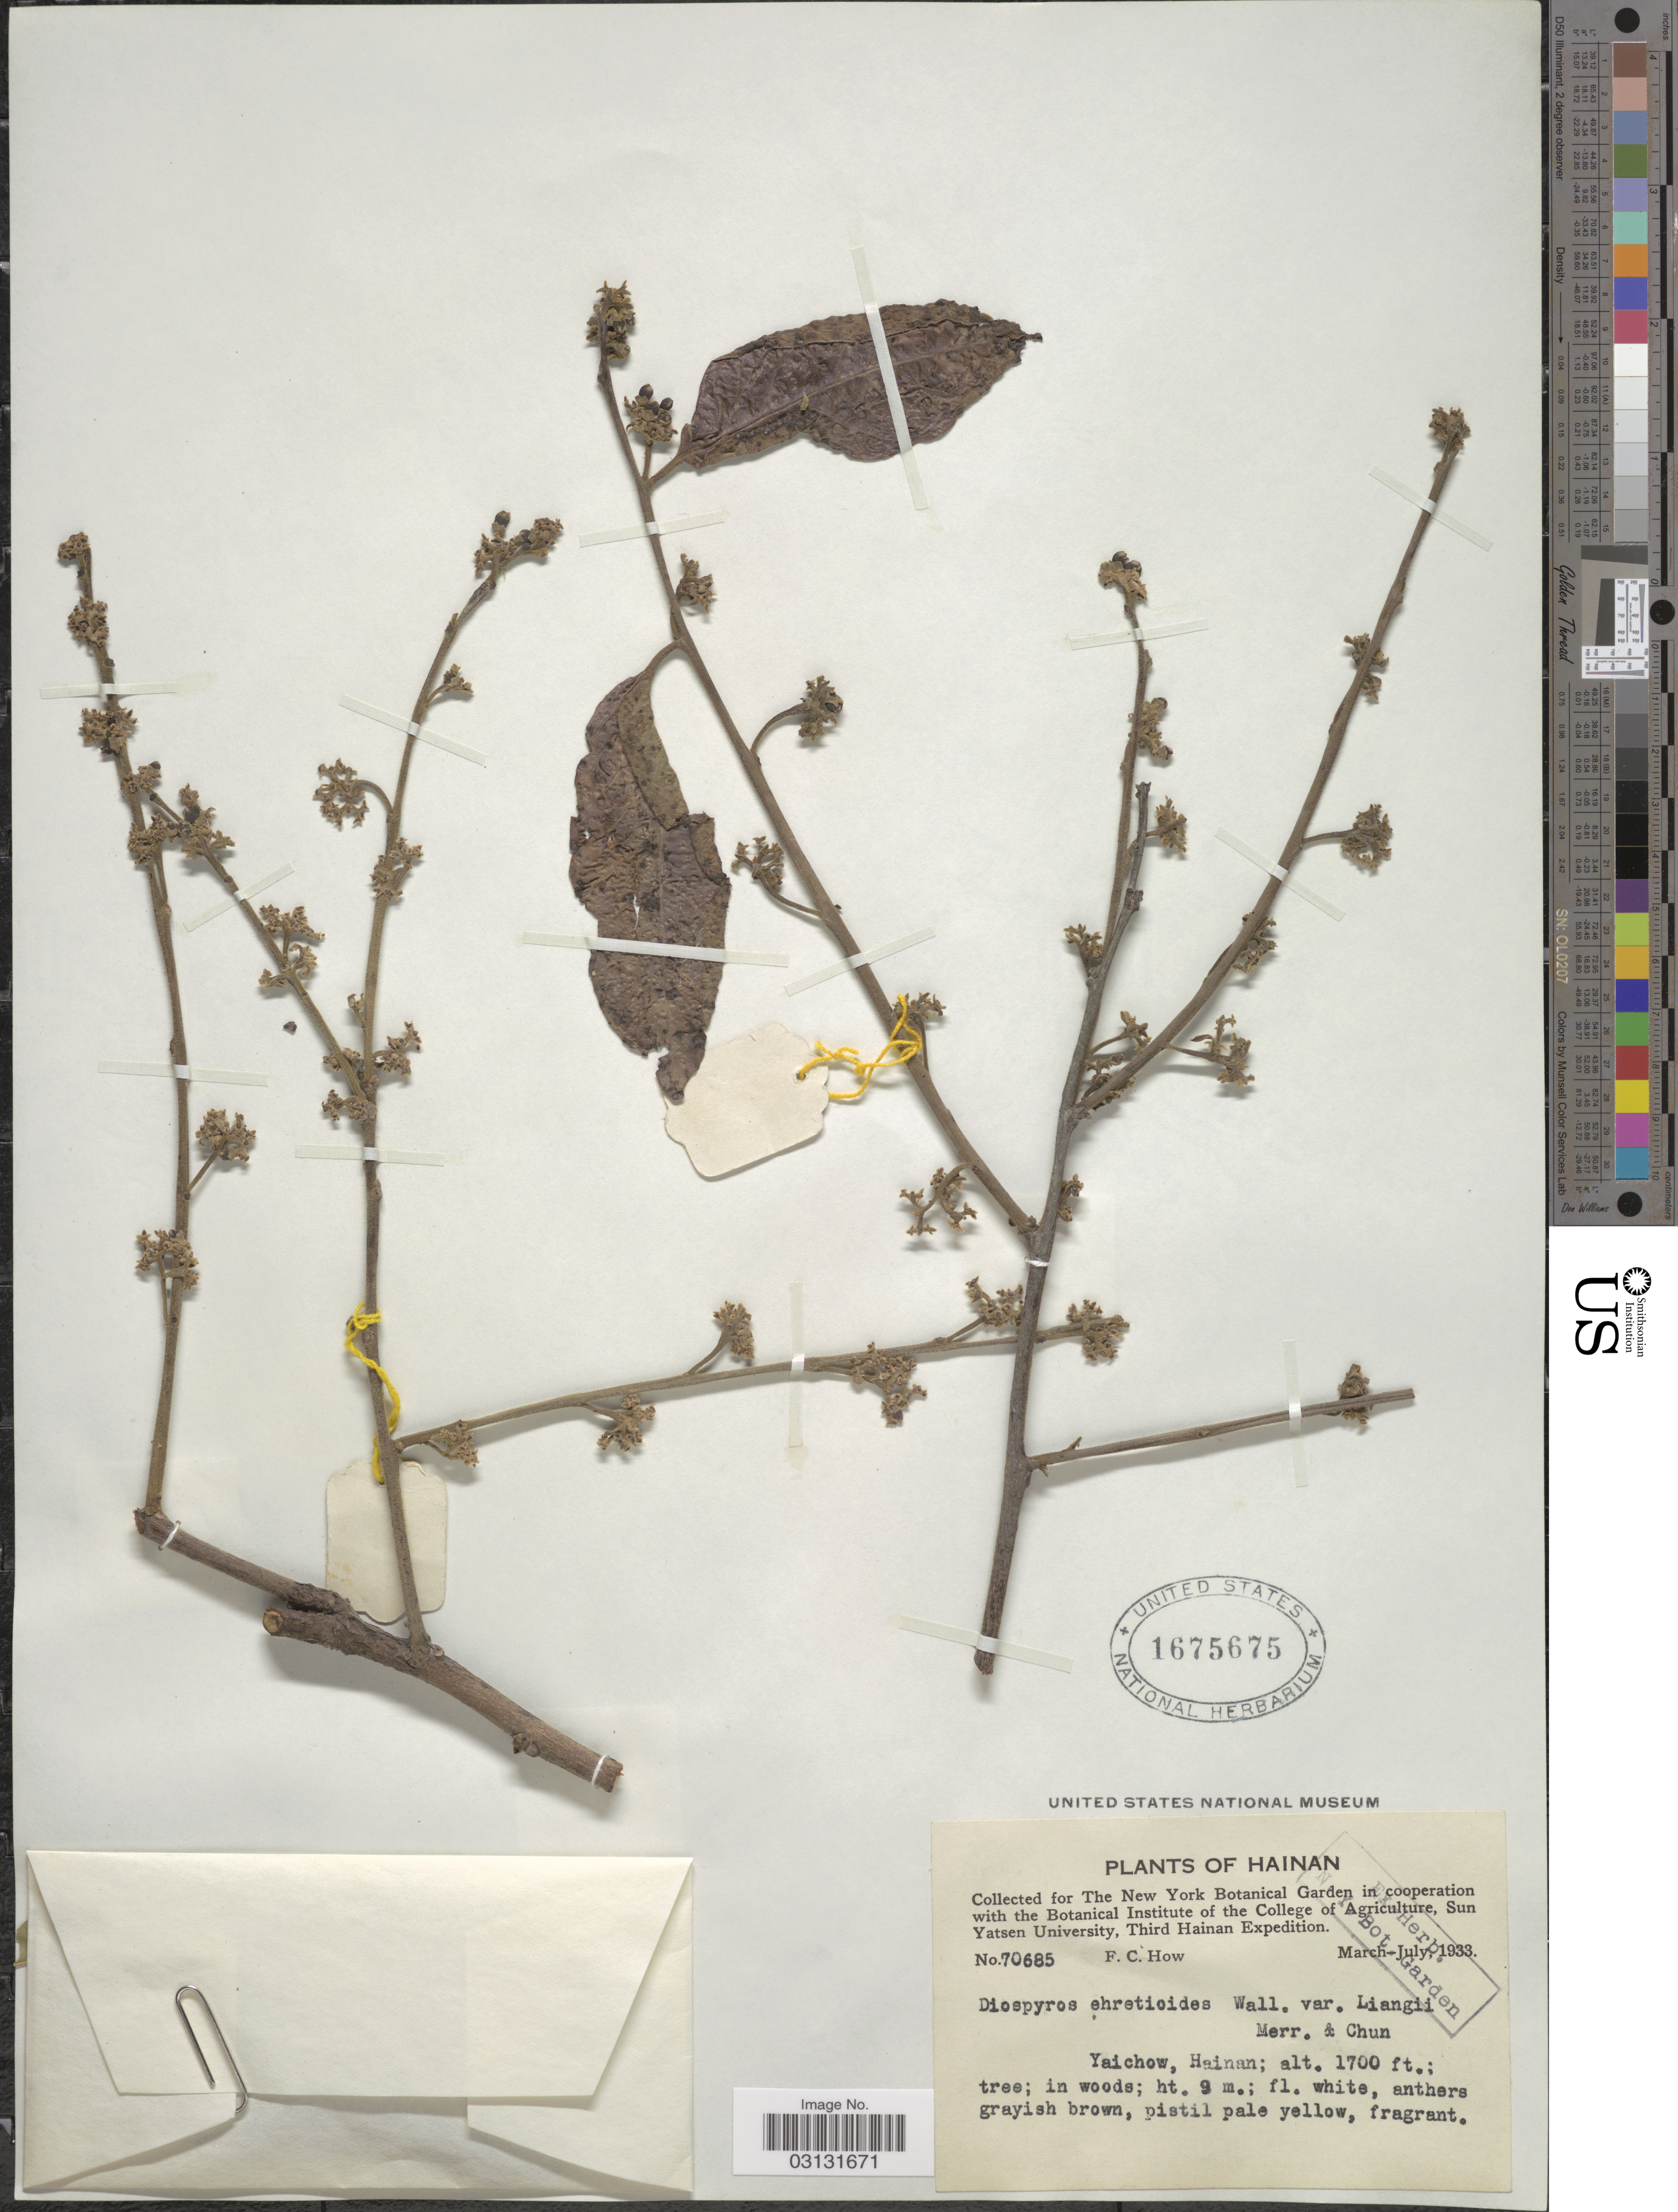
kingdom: Plantae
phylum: Tracheophyta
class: Magnoliopsida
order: Ericales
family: Ebenaceae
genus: Diospyros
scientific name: Diospyros ehretioides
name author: Wall. ex G. Don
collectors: F. C. How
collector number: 70685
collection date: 1933-03/1933-07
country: China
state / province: Hainan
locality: Yaichow.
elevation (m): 518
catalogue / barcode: US 1675675